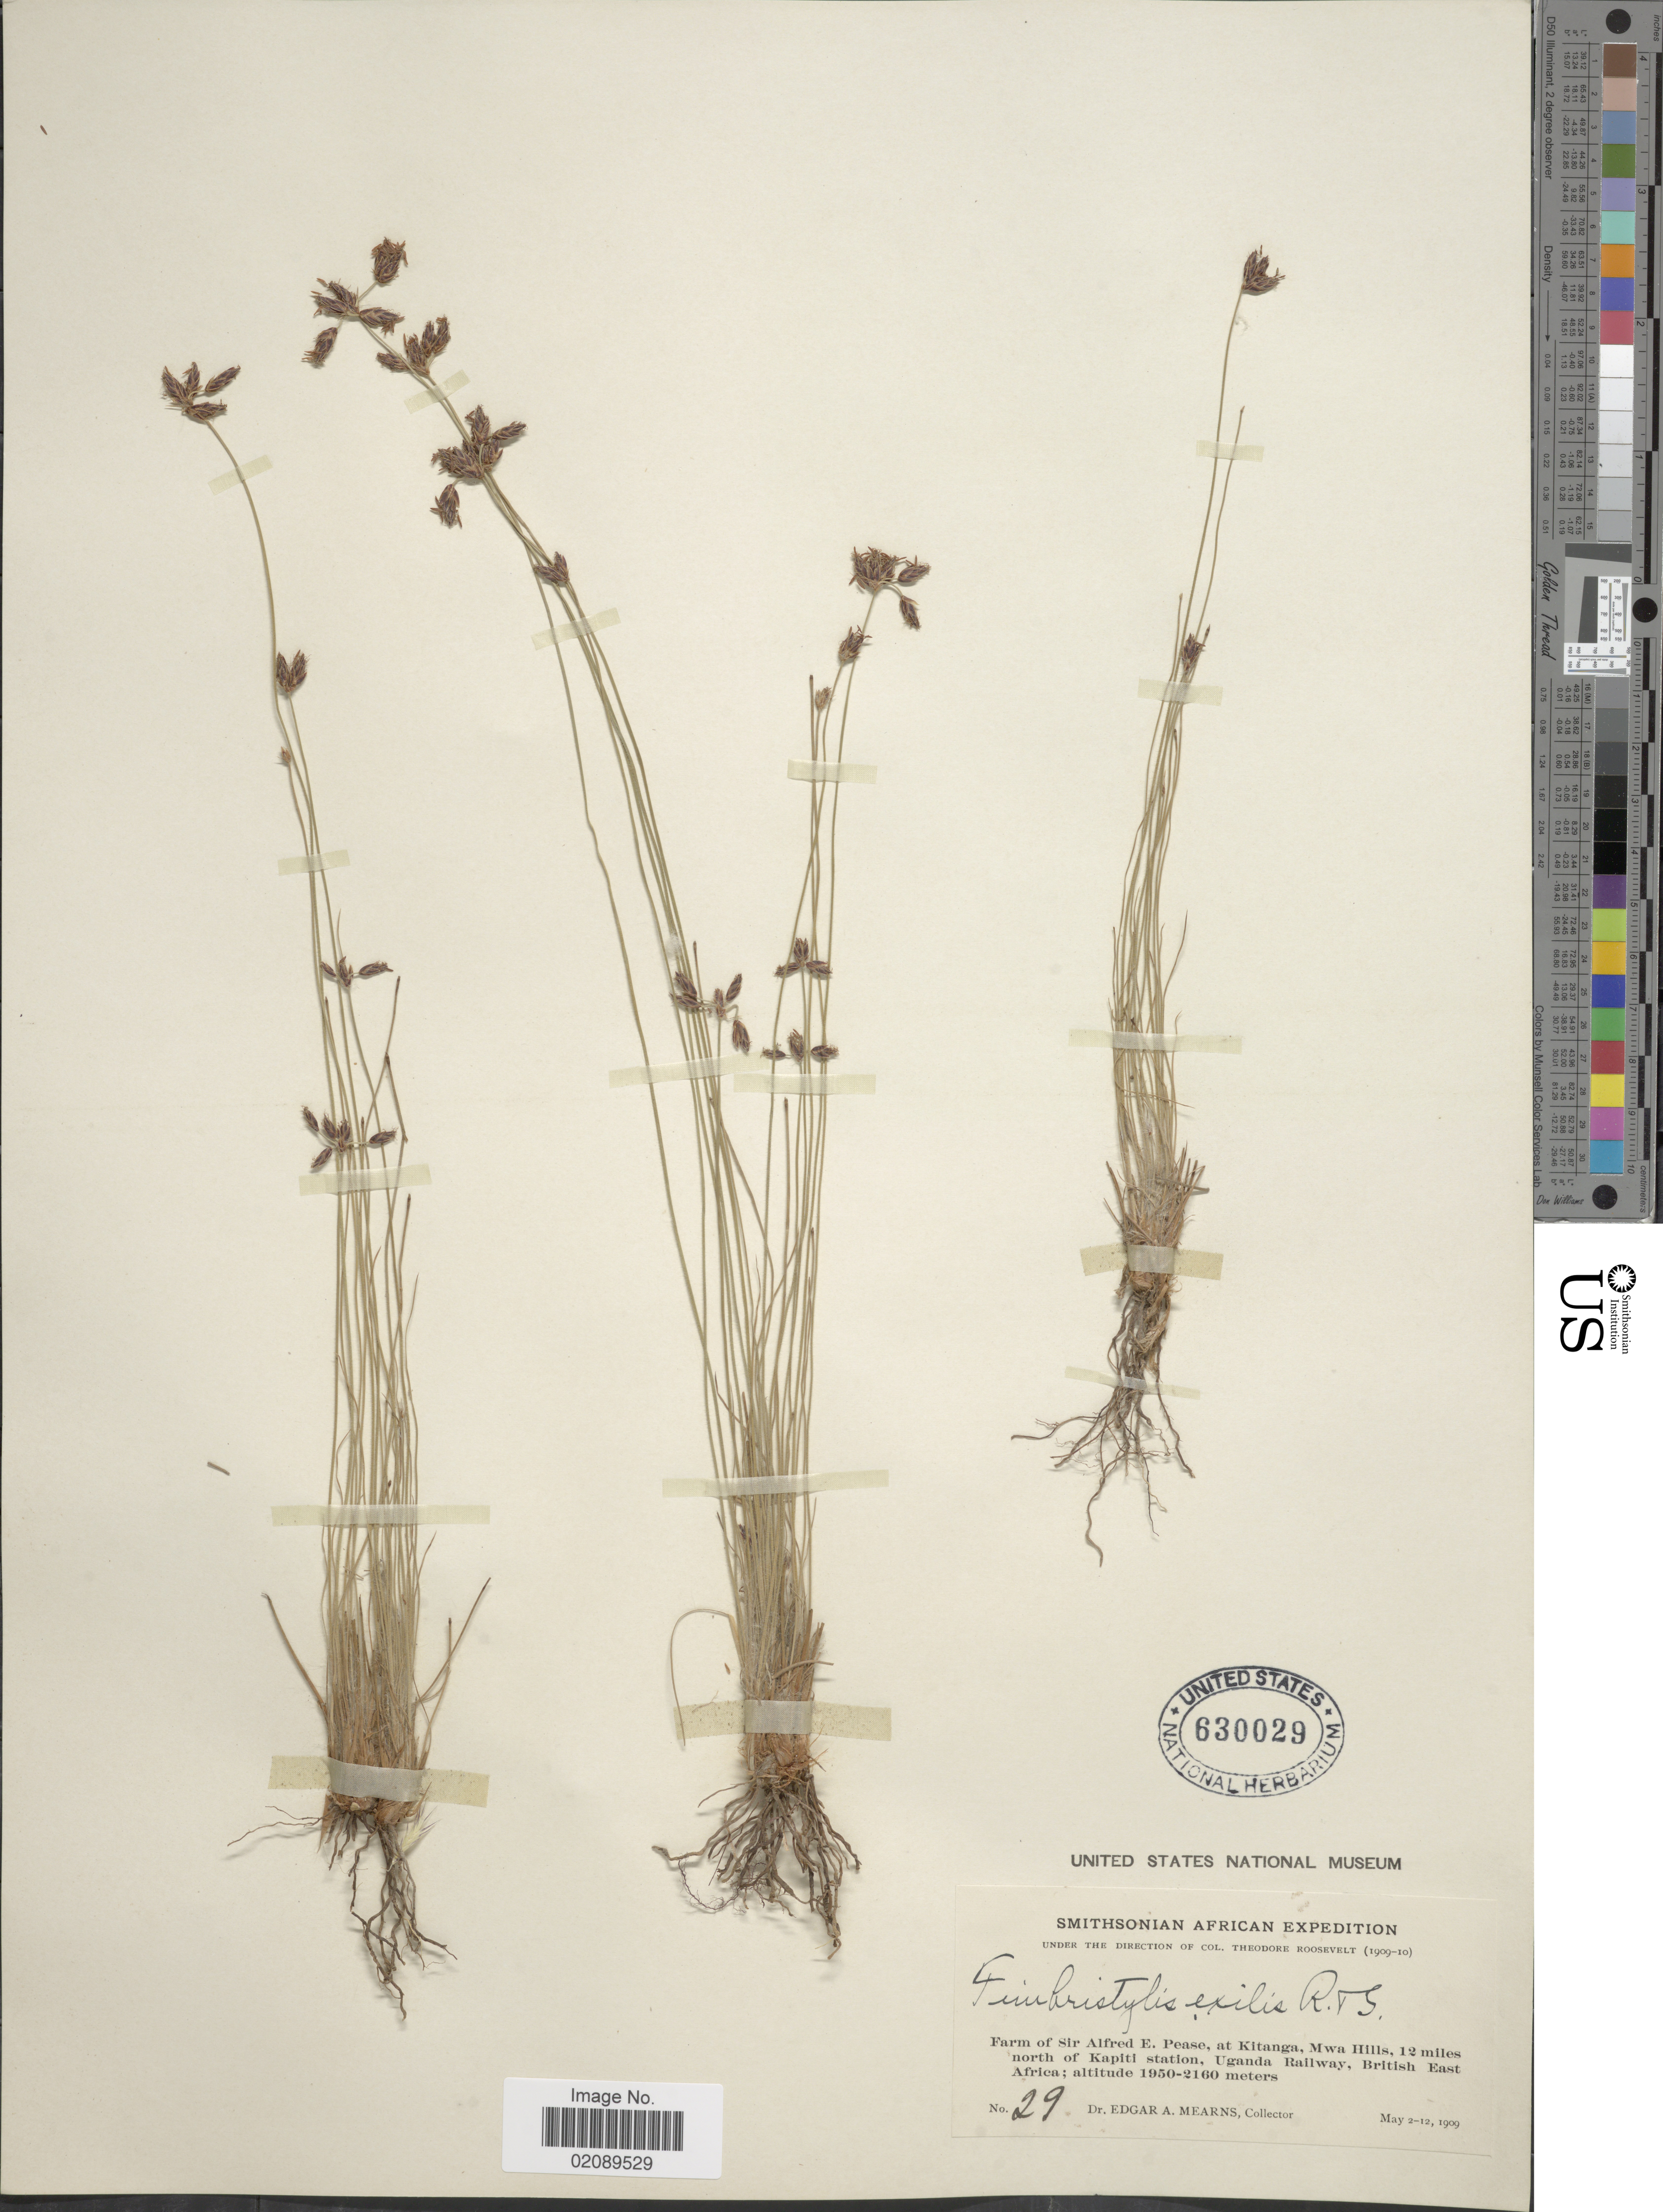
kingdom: Plantae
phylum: Tracheophyta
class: Liliopsida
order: Poales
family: Cyperaceae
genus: Bulbostylis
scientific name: Bulbostylis hispidula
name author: (Vahl) R.W. Haines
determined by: Strong, Mark T., (BOT), Smithsonian Institution - National Museum of Natural History (UNITED STATES)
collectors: E. A. Mearns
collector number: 29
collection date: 1909-05-02/1909-05-12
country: Kenya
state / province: Machakos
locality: Farm of Sir Alfred E. Pease, at Kitanga, Mwa Hills, 12 miles north of Kapiti Station, Uganda Railway, British East Africa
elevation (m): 1950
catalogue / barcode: US 630029